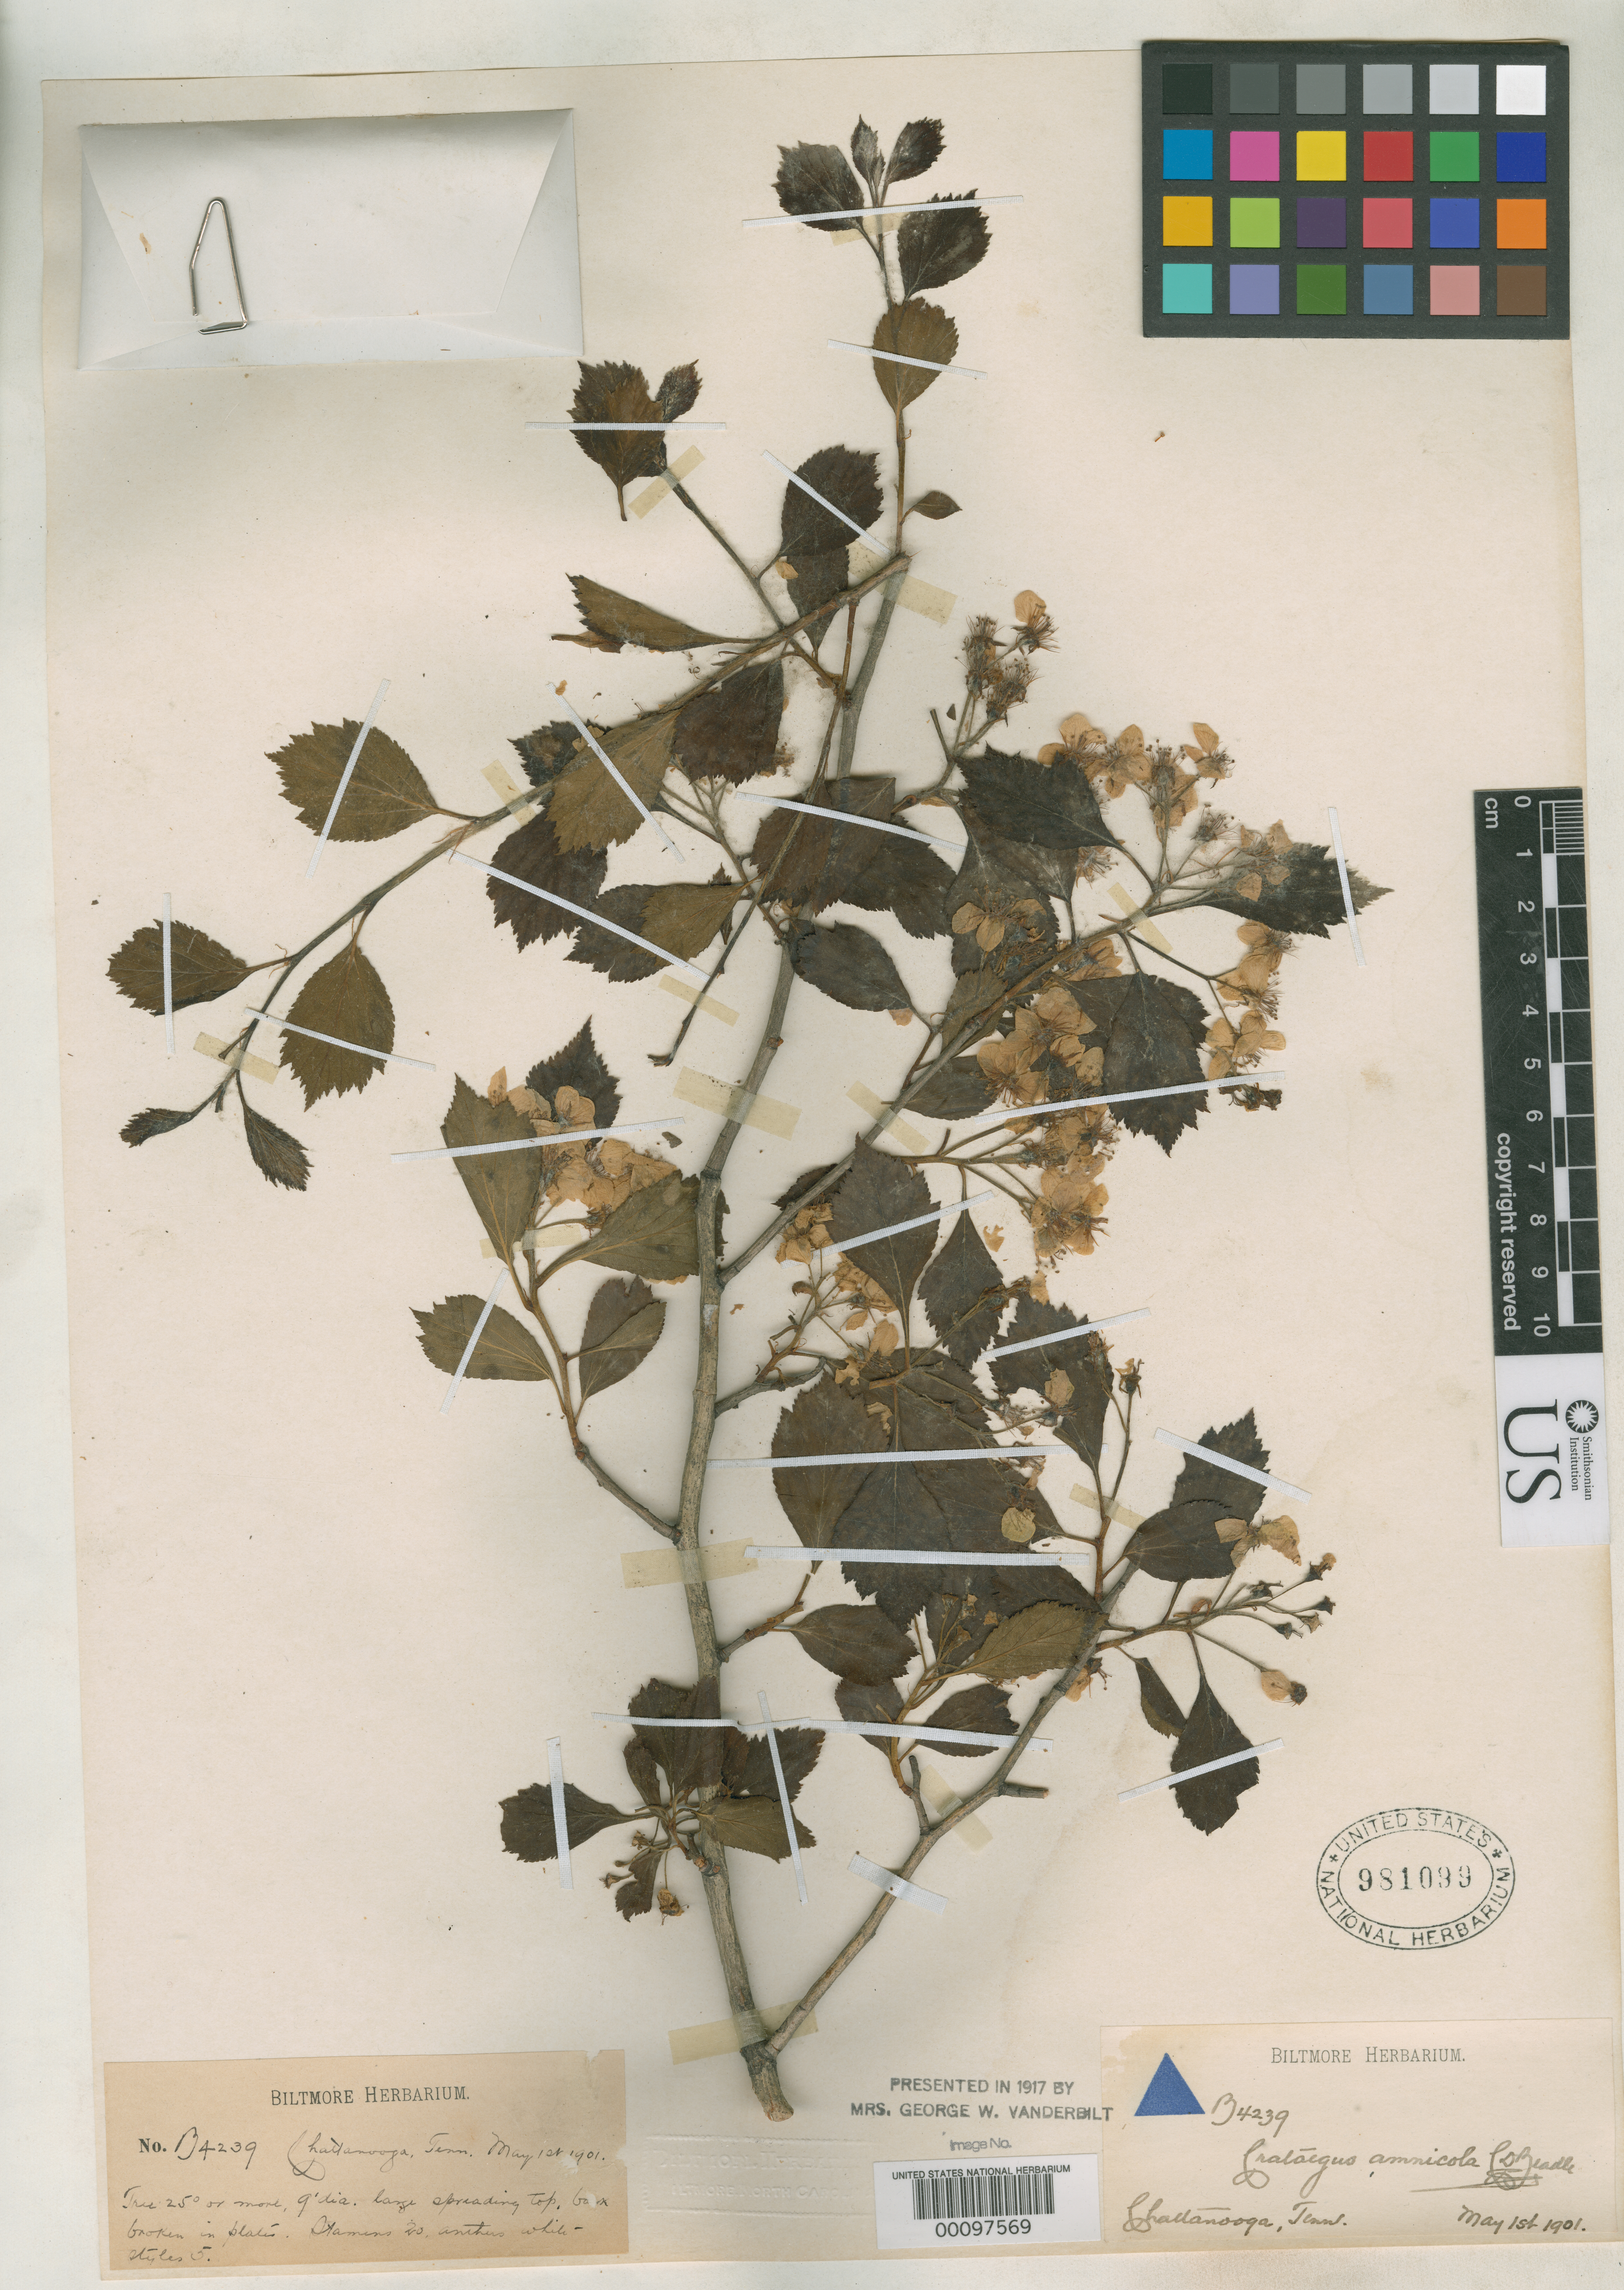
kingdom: Plantae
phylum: Tracheophyta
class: Magnoliopsida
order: Rosales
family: Rosaceae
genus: Crataegus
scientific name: Crataegus amnicola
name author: Beadle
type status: Syntype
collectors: ex herb. Biltmore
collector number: B 4239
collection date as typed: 01 May 1901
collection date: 1901-05-01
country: United States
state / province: Tennessee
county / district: Hamilton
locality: Chattanooga.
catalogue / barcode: US 981099